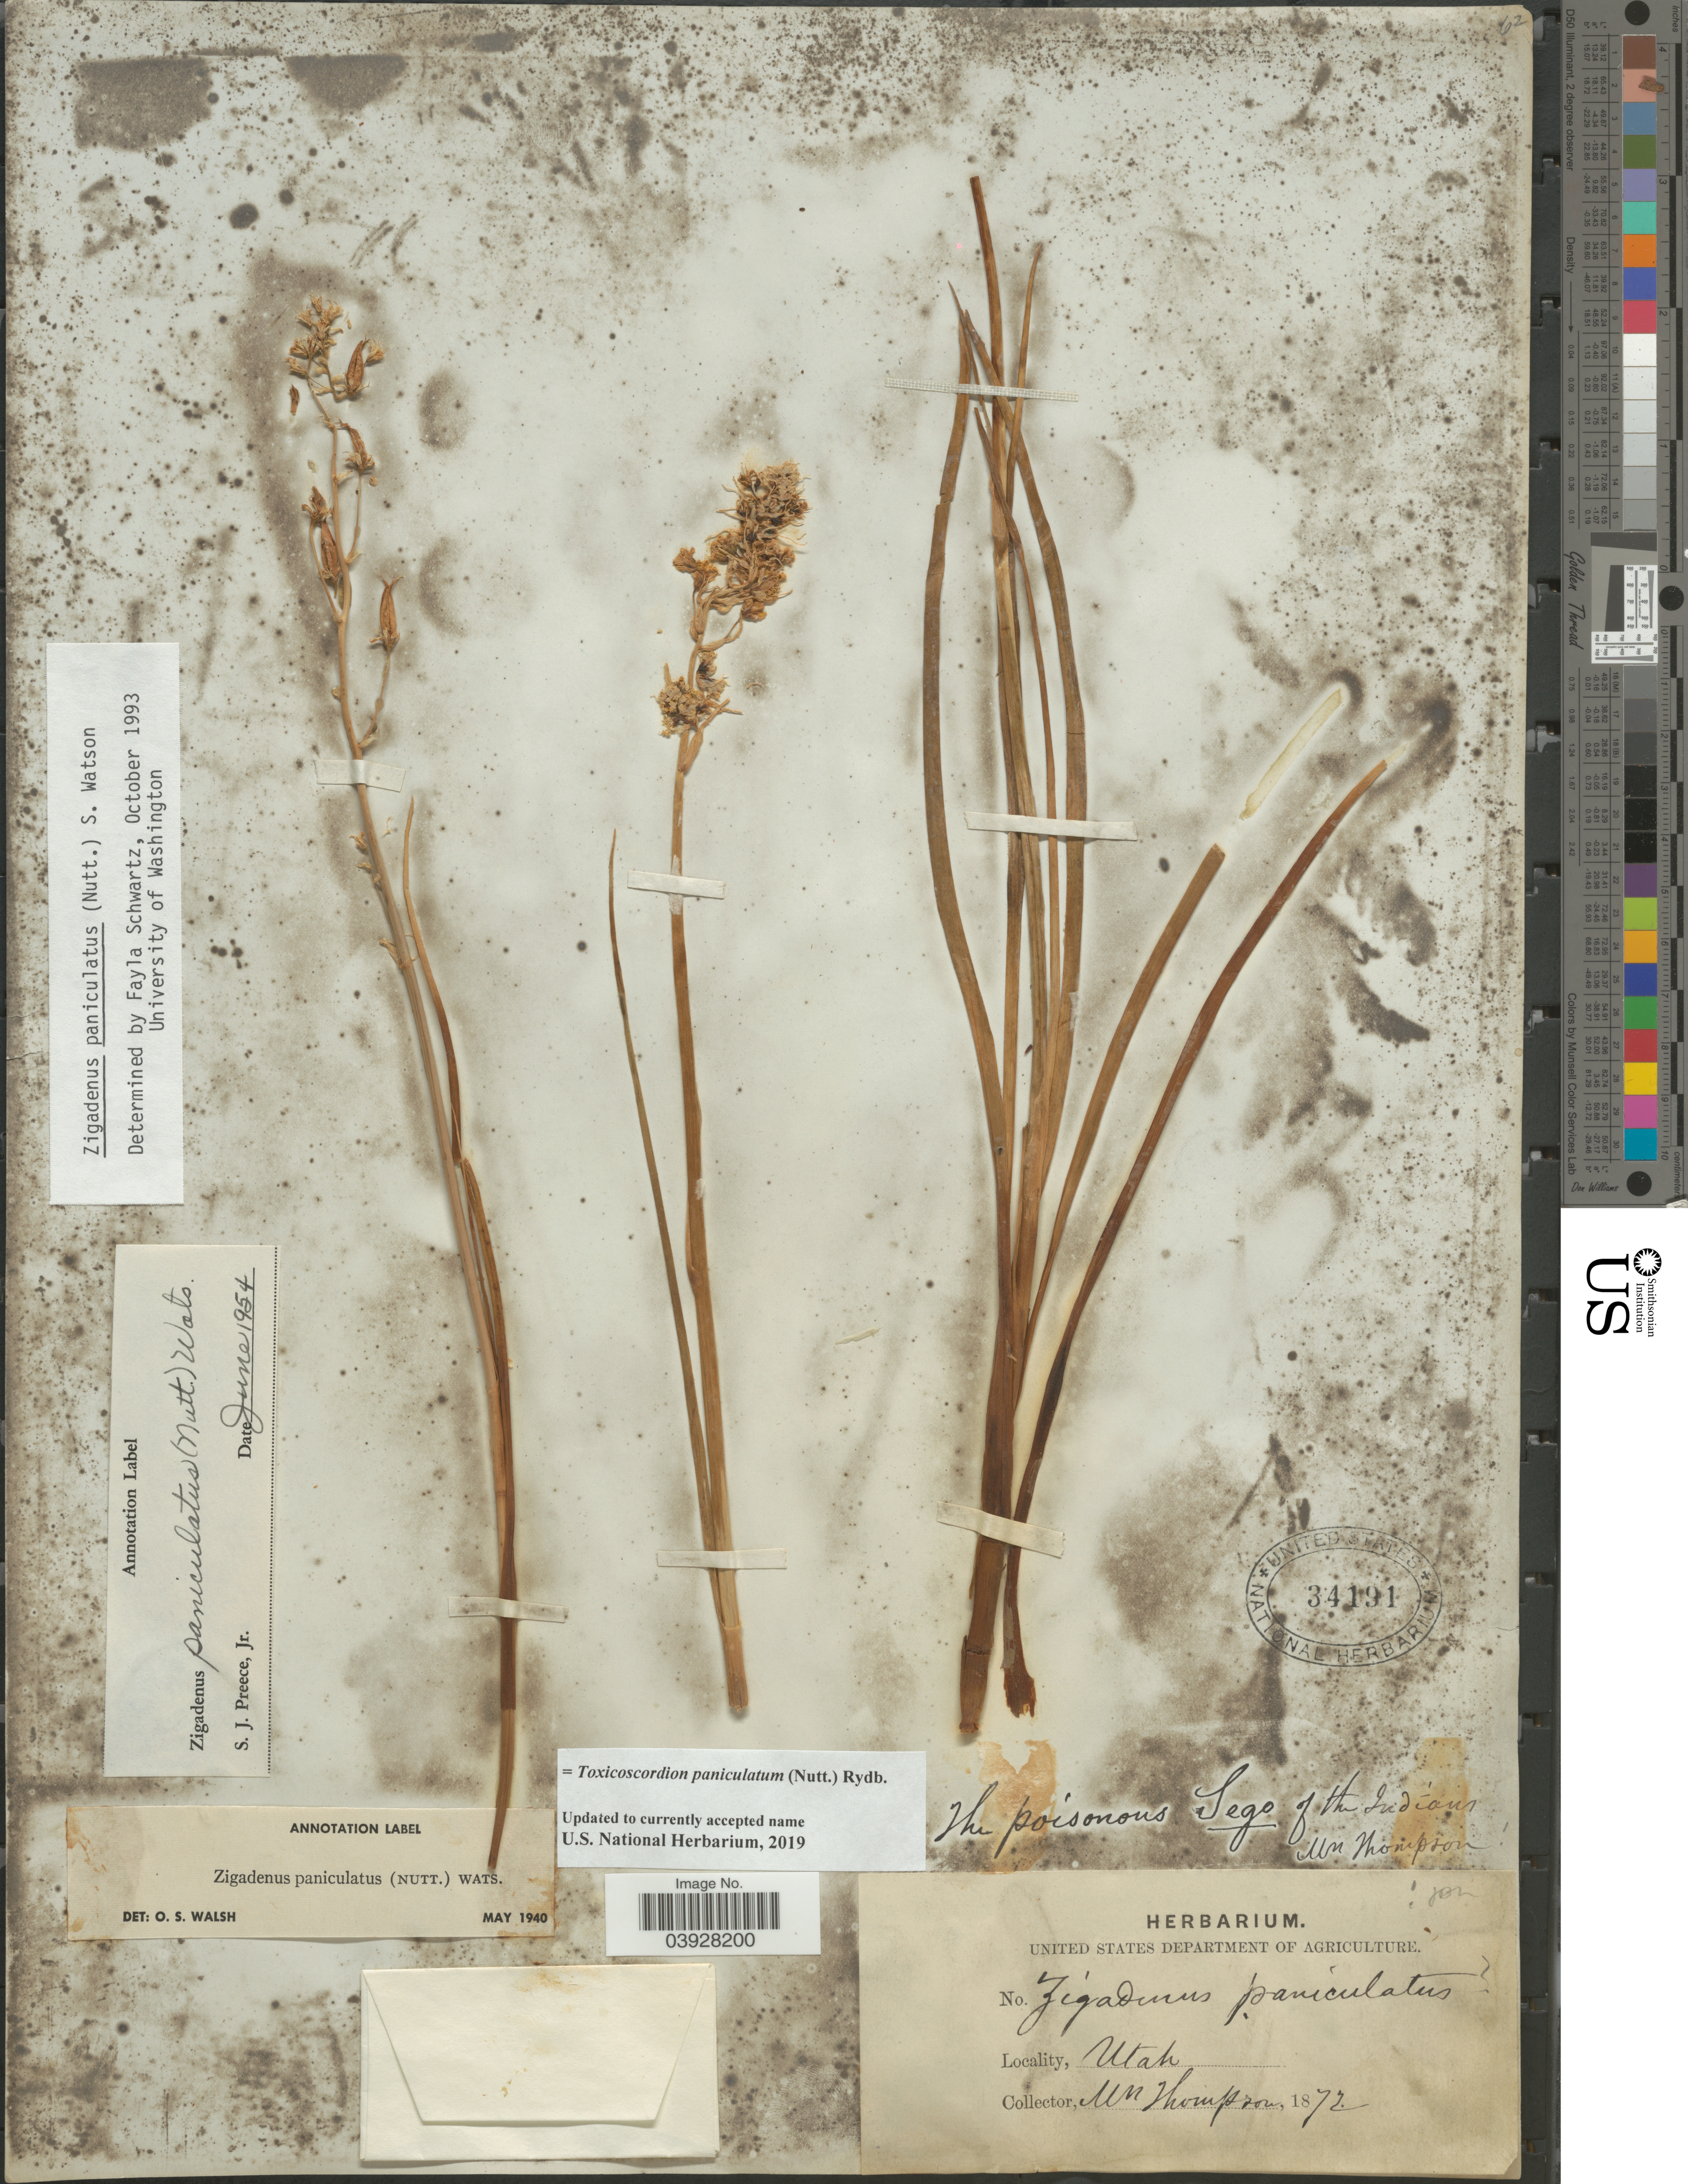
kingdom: Plantae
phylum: Tracheophyta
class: Liliopsida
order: Liliales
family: Melanthiaceae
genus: Toxicoscordion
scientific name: Toxicoscordion paniculatum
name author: (Nutt.) Rydb.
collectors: Thompson, --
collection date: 1872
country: United States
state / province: Utah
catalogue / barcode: US 34191